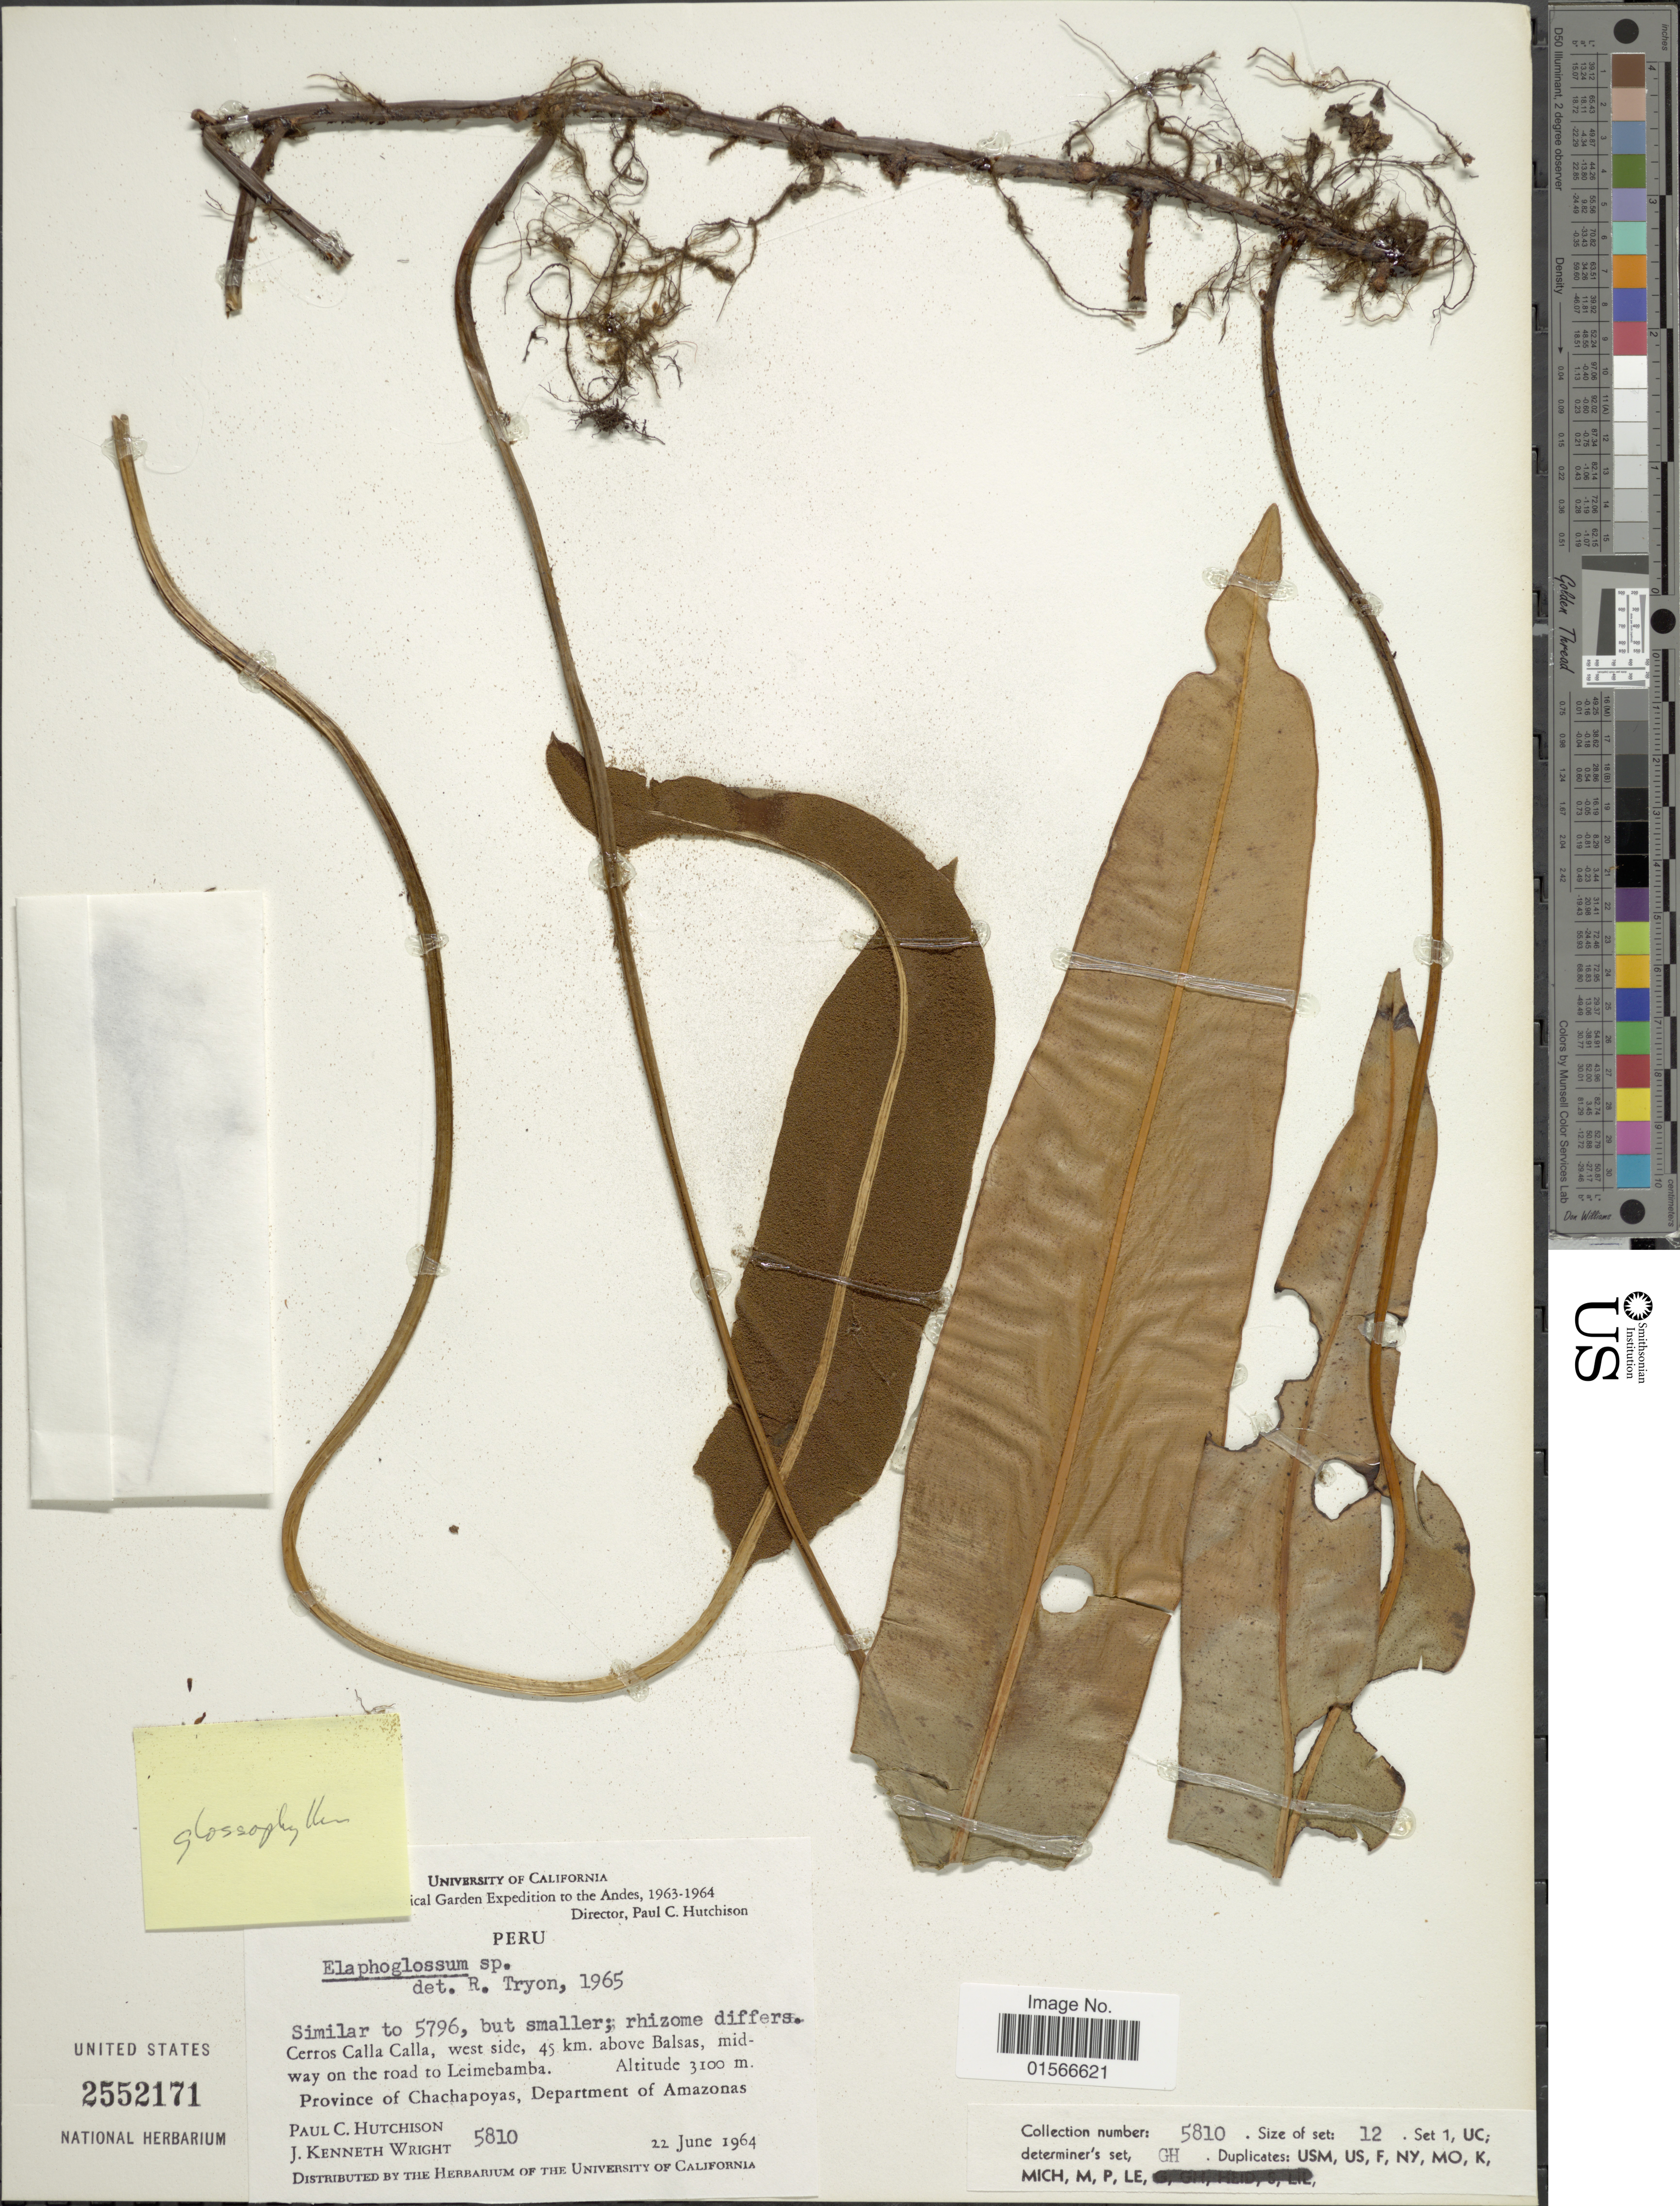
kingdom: Plantae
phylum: Tracheophyta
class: Polypodiopsida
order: Polypodiales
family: Dryopteridaceae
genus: Elaphoglossum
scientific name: Elaphoglossum glossophyllum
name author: Hieron.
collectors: P. C. Hutchison & J. K. Wright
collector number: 5810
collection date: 1964-06-22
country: Peru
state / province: Amazonas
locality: Cerros Calla Calla, west side, 45 km. above Balsas, Midway on the road to Leimebamba, Province of Chachapoyas, Department of Amazonas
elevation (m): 3100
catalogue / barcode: US 2552171